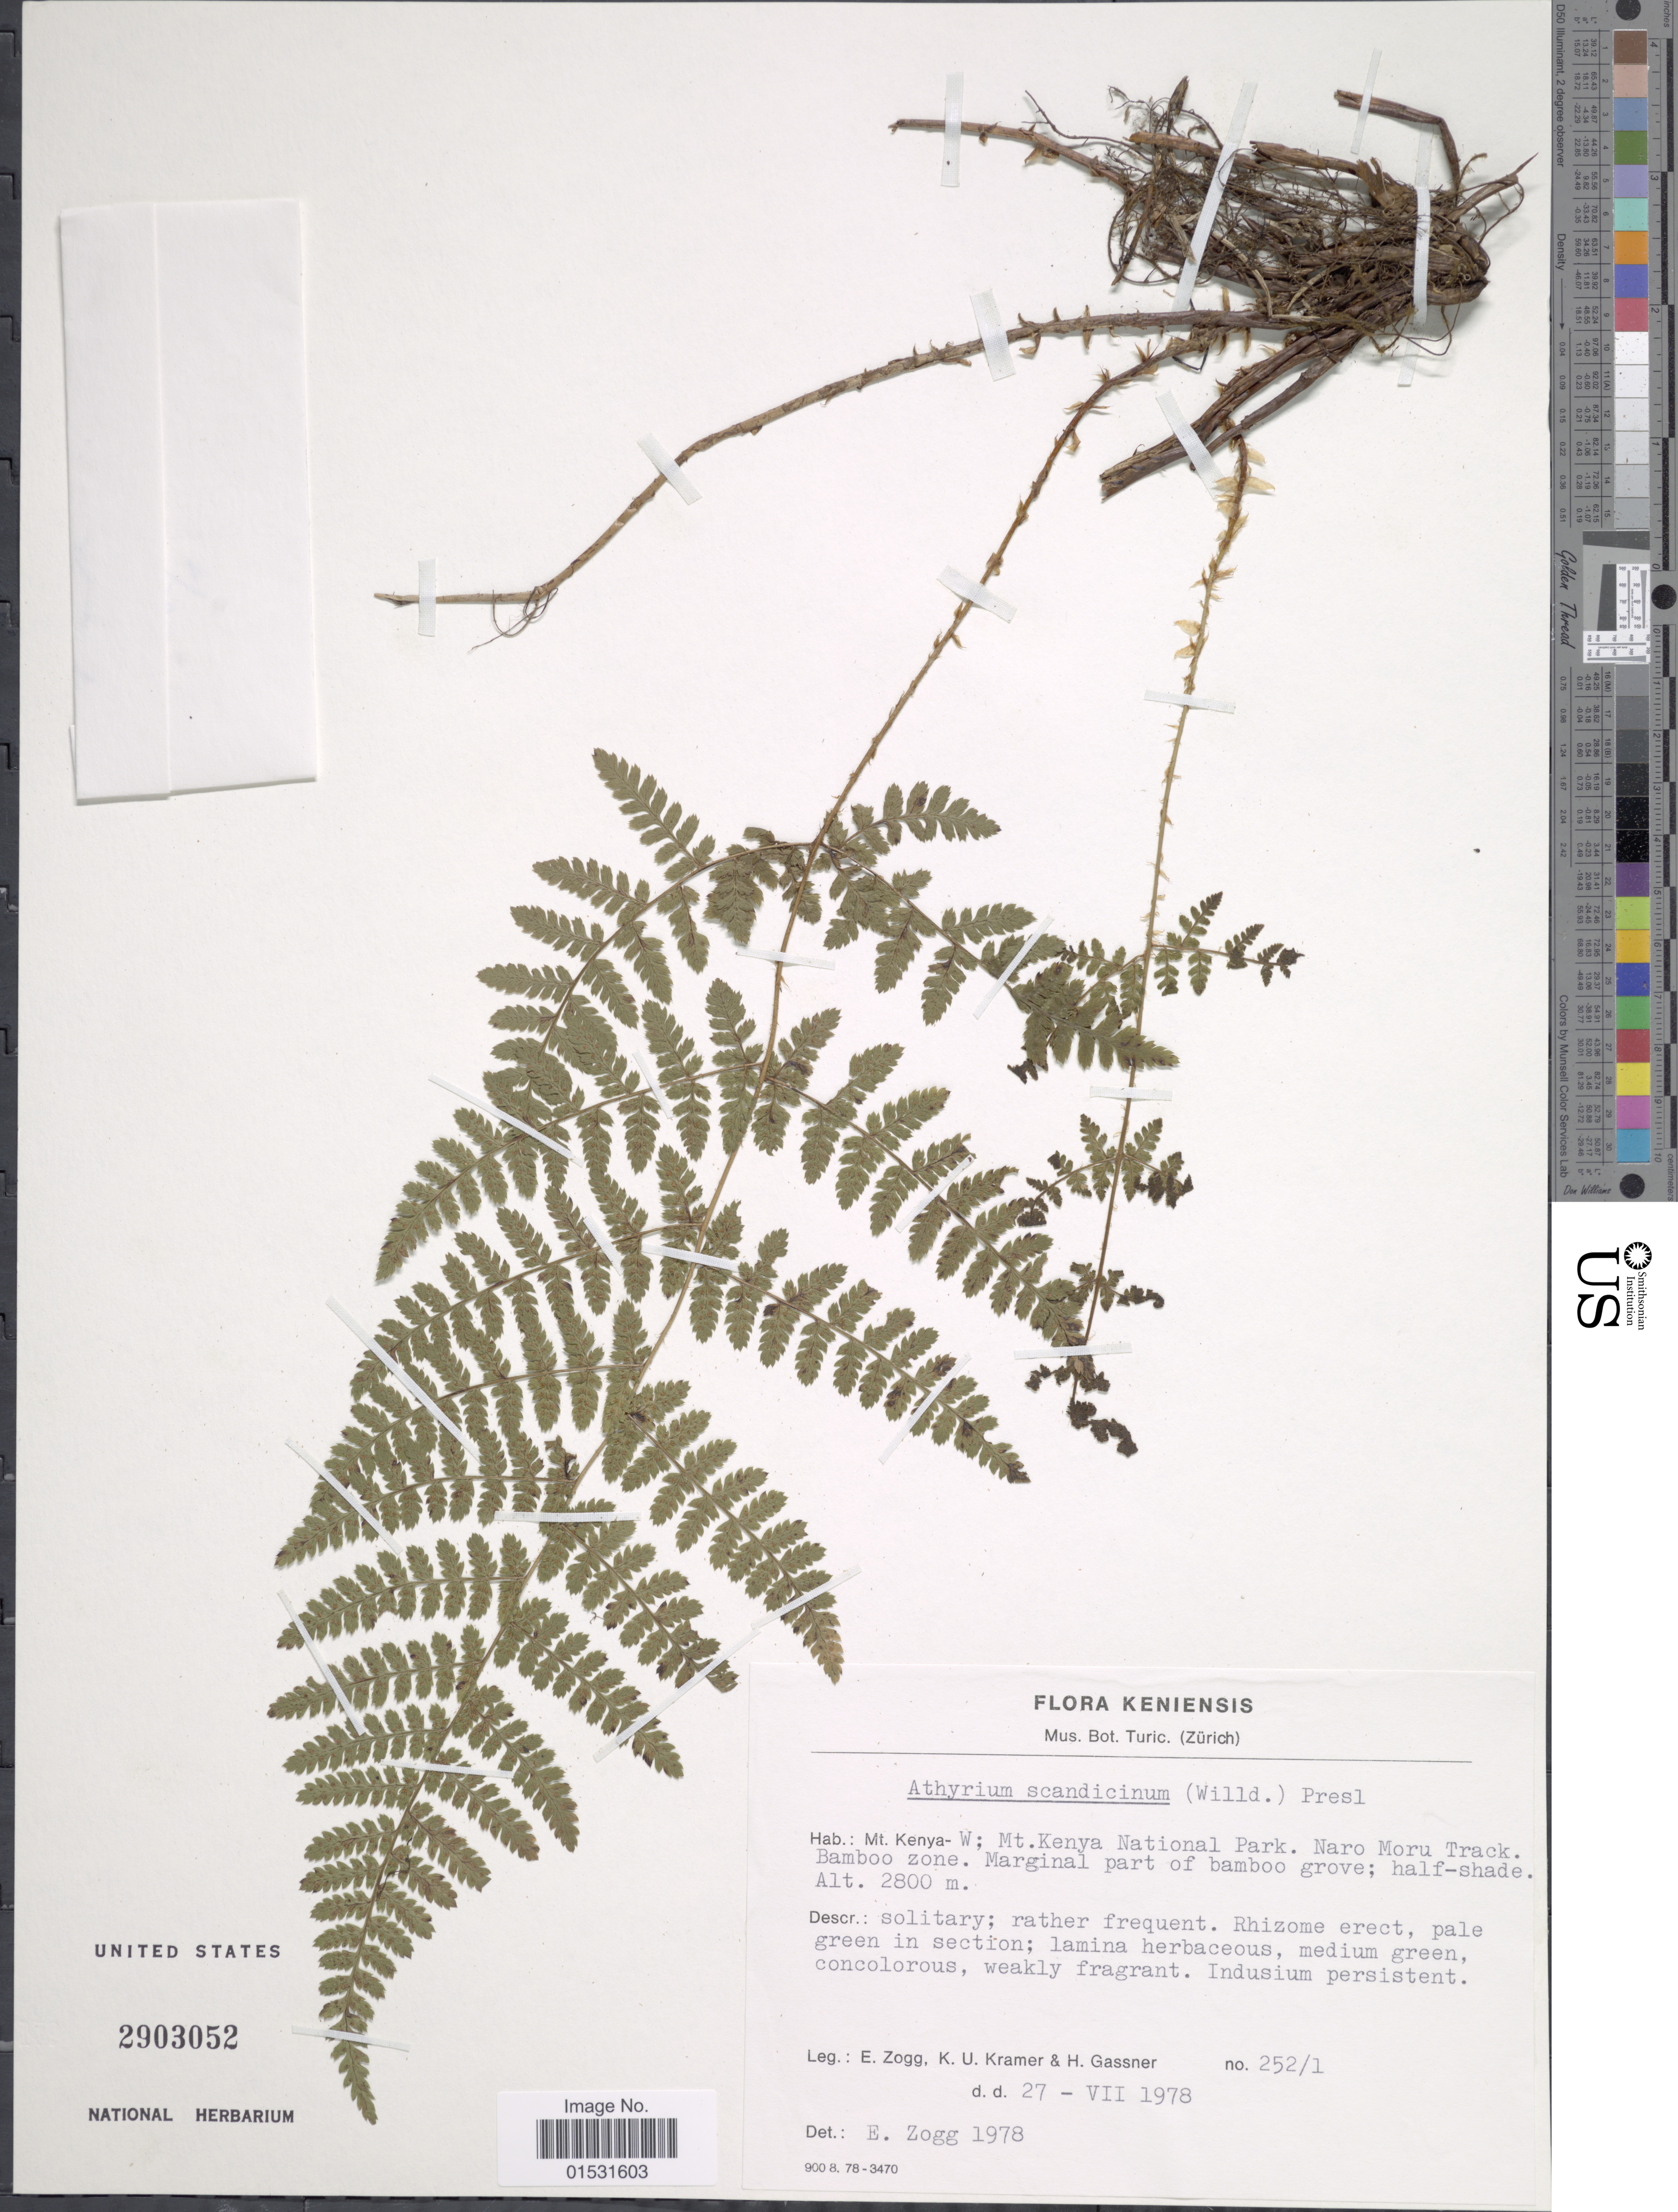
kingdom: Plantae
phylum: Tracheophyta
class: Polypodiopsida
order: Polypodiales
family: Athyriaceae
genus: Athyrium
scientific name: Athyrium scandicinum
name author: (Willd.) C. Presl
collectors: E. Zogg, K. U. Kramer & H. Gassner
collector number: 252/1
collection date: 1978-07-27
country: Kenya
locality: Keniensis. Mt. Kenya-W; Mt. Kenya National park. Naro Moru track. Bamboo zone. Marginal part of bamboo grove.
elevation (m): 2800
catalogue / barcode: US 2903052